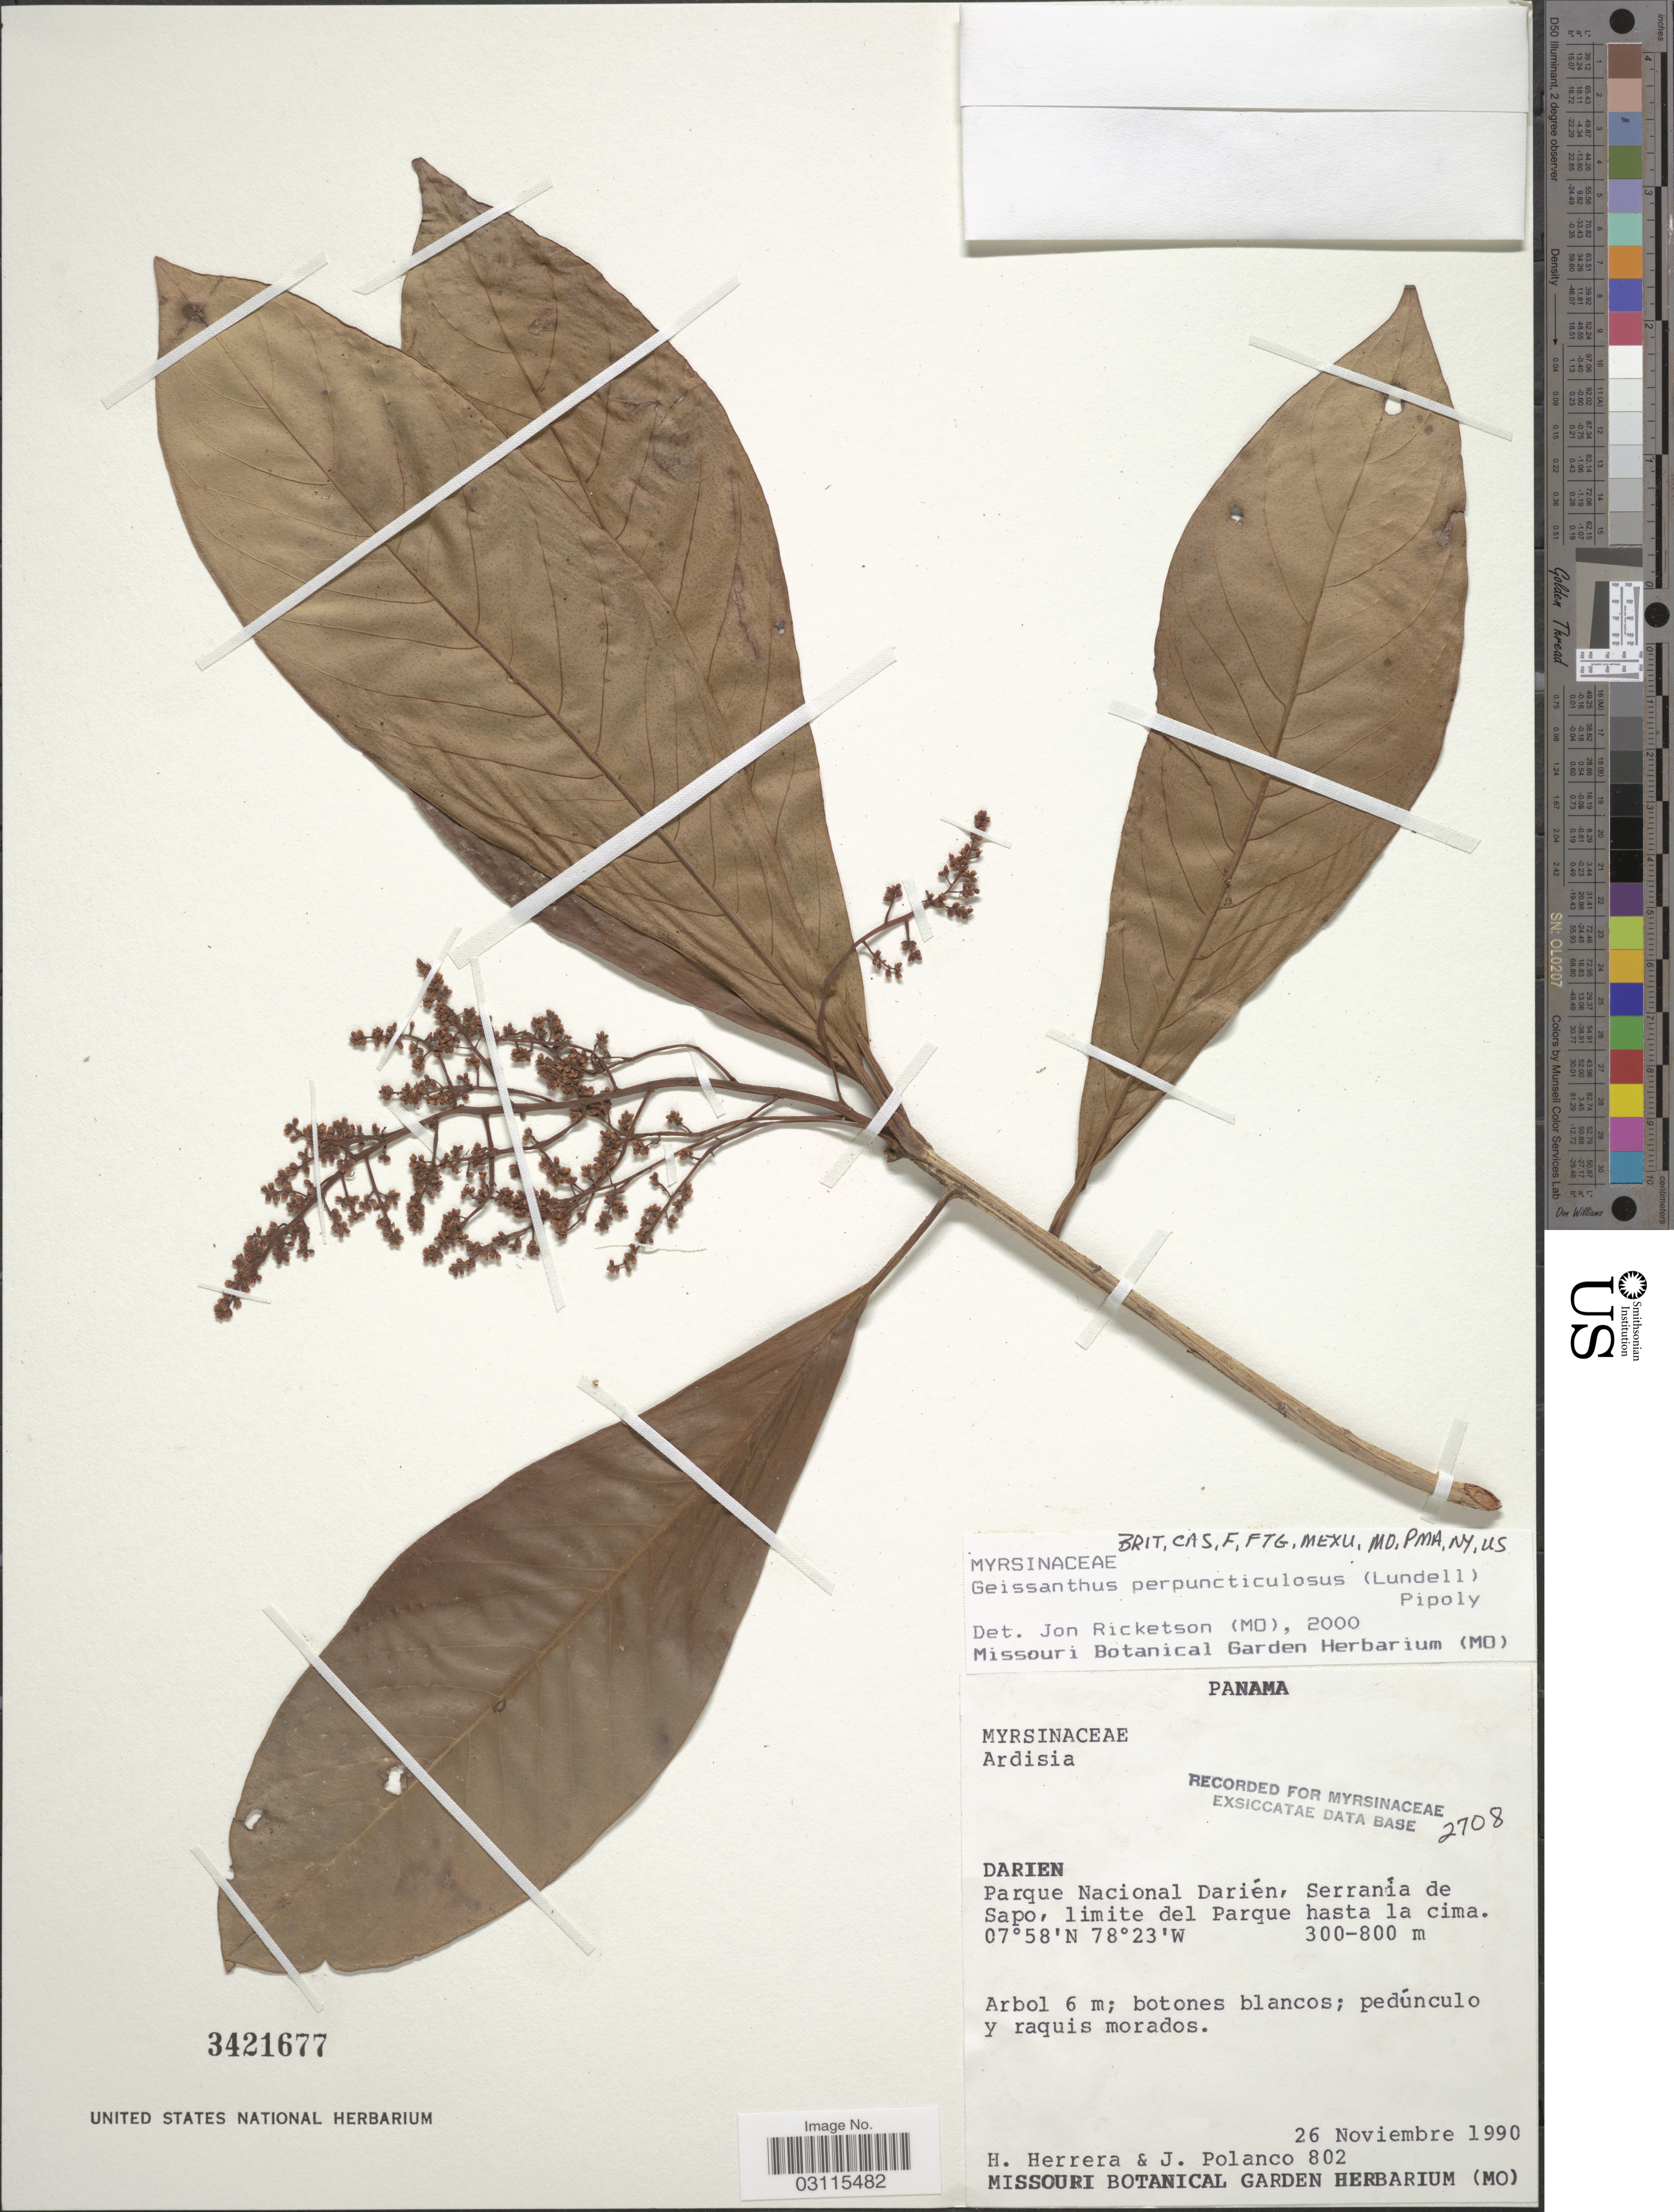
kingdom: Plantae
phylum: Tracheophyta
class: Magnoliopsida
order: Ericales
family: Primulaceae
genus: Geissanthus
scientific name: Geissanthus perpuncticulosus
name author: (Lundell) Pipoly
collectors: H. Herrera & J. Polanco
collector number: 802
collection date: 1990-11-26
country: Panama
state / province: Darién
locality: Parque Nacional Darién, Serrania de Sapo, limite del Parque hasta la cima.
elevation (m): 300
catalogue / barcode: US 3421677